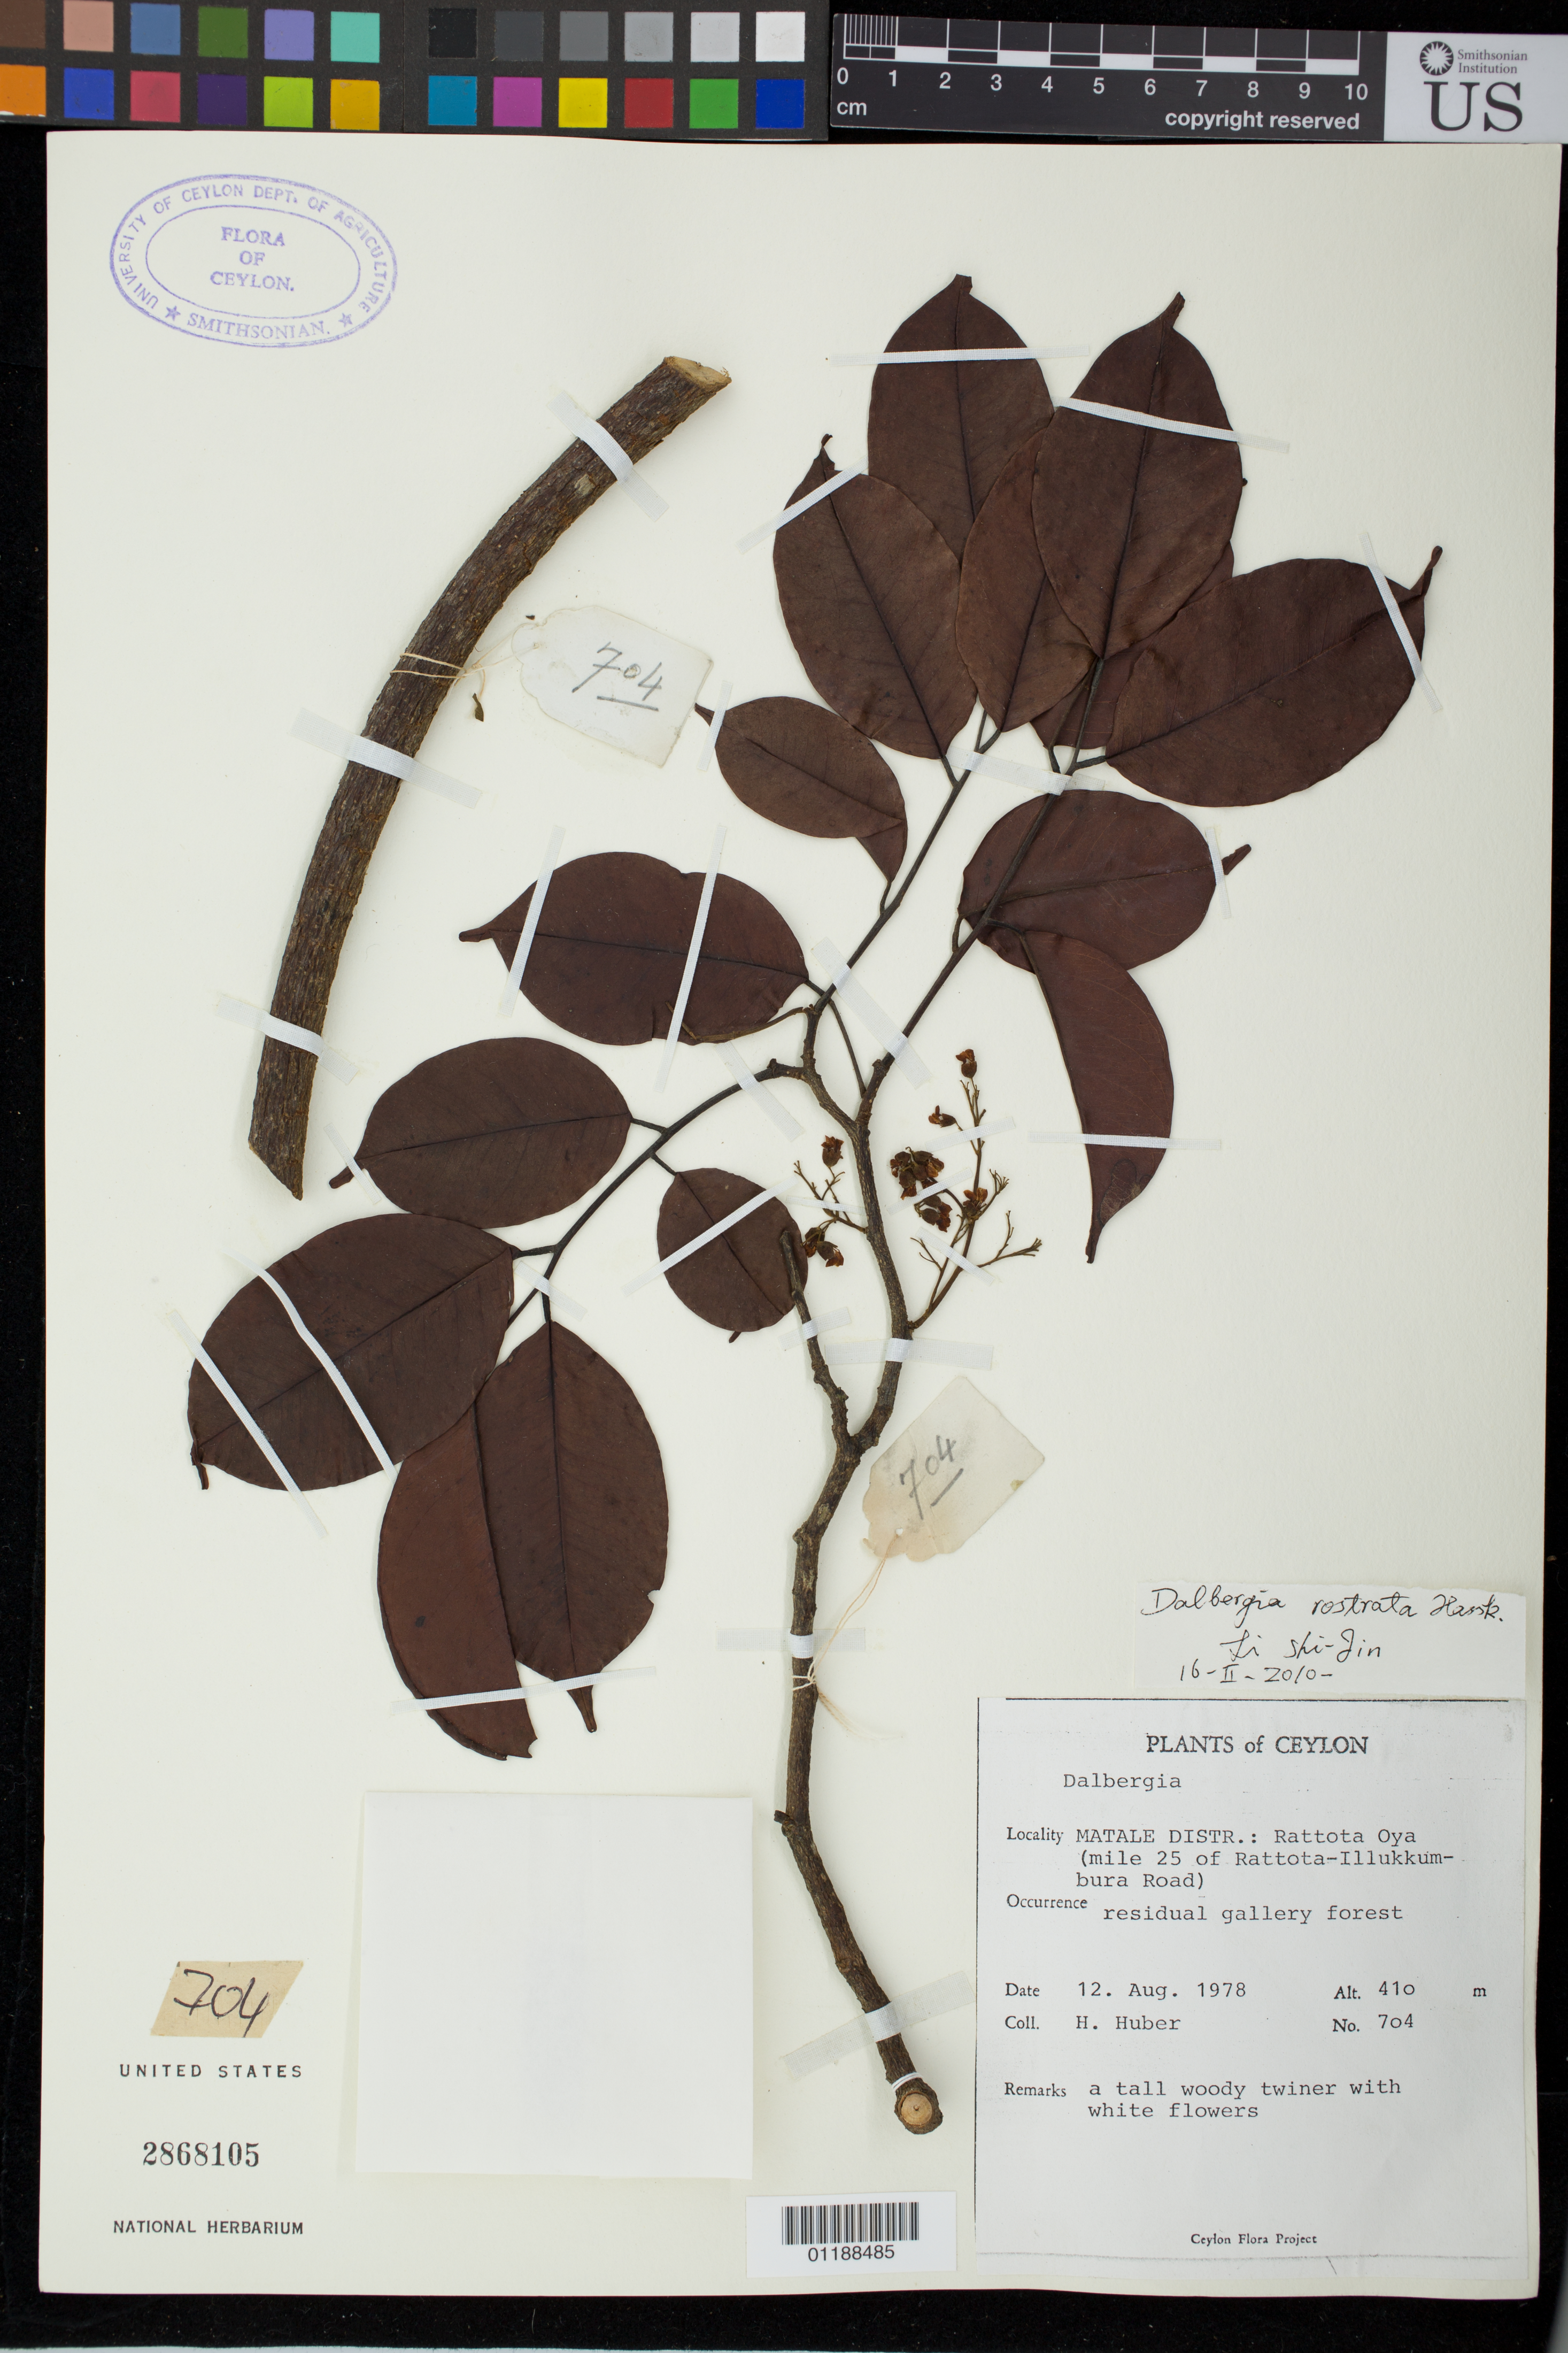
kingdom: Plantae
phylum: Tracheophyta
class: Magnoliopsida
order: Fabales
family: Fabaceae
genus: Dalbergia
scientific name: Dalbergia rostrata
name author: Hassk.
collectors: H. Huber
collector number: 704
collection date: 1978-08-12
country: Sri Lanka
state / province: Central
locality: Matale District.: Rattota Oya (mile 25 of Rattota-Illukkumbura Road)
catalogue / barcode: US 2868105